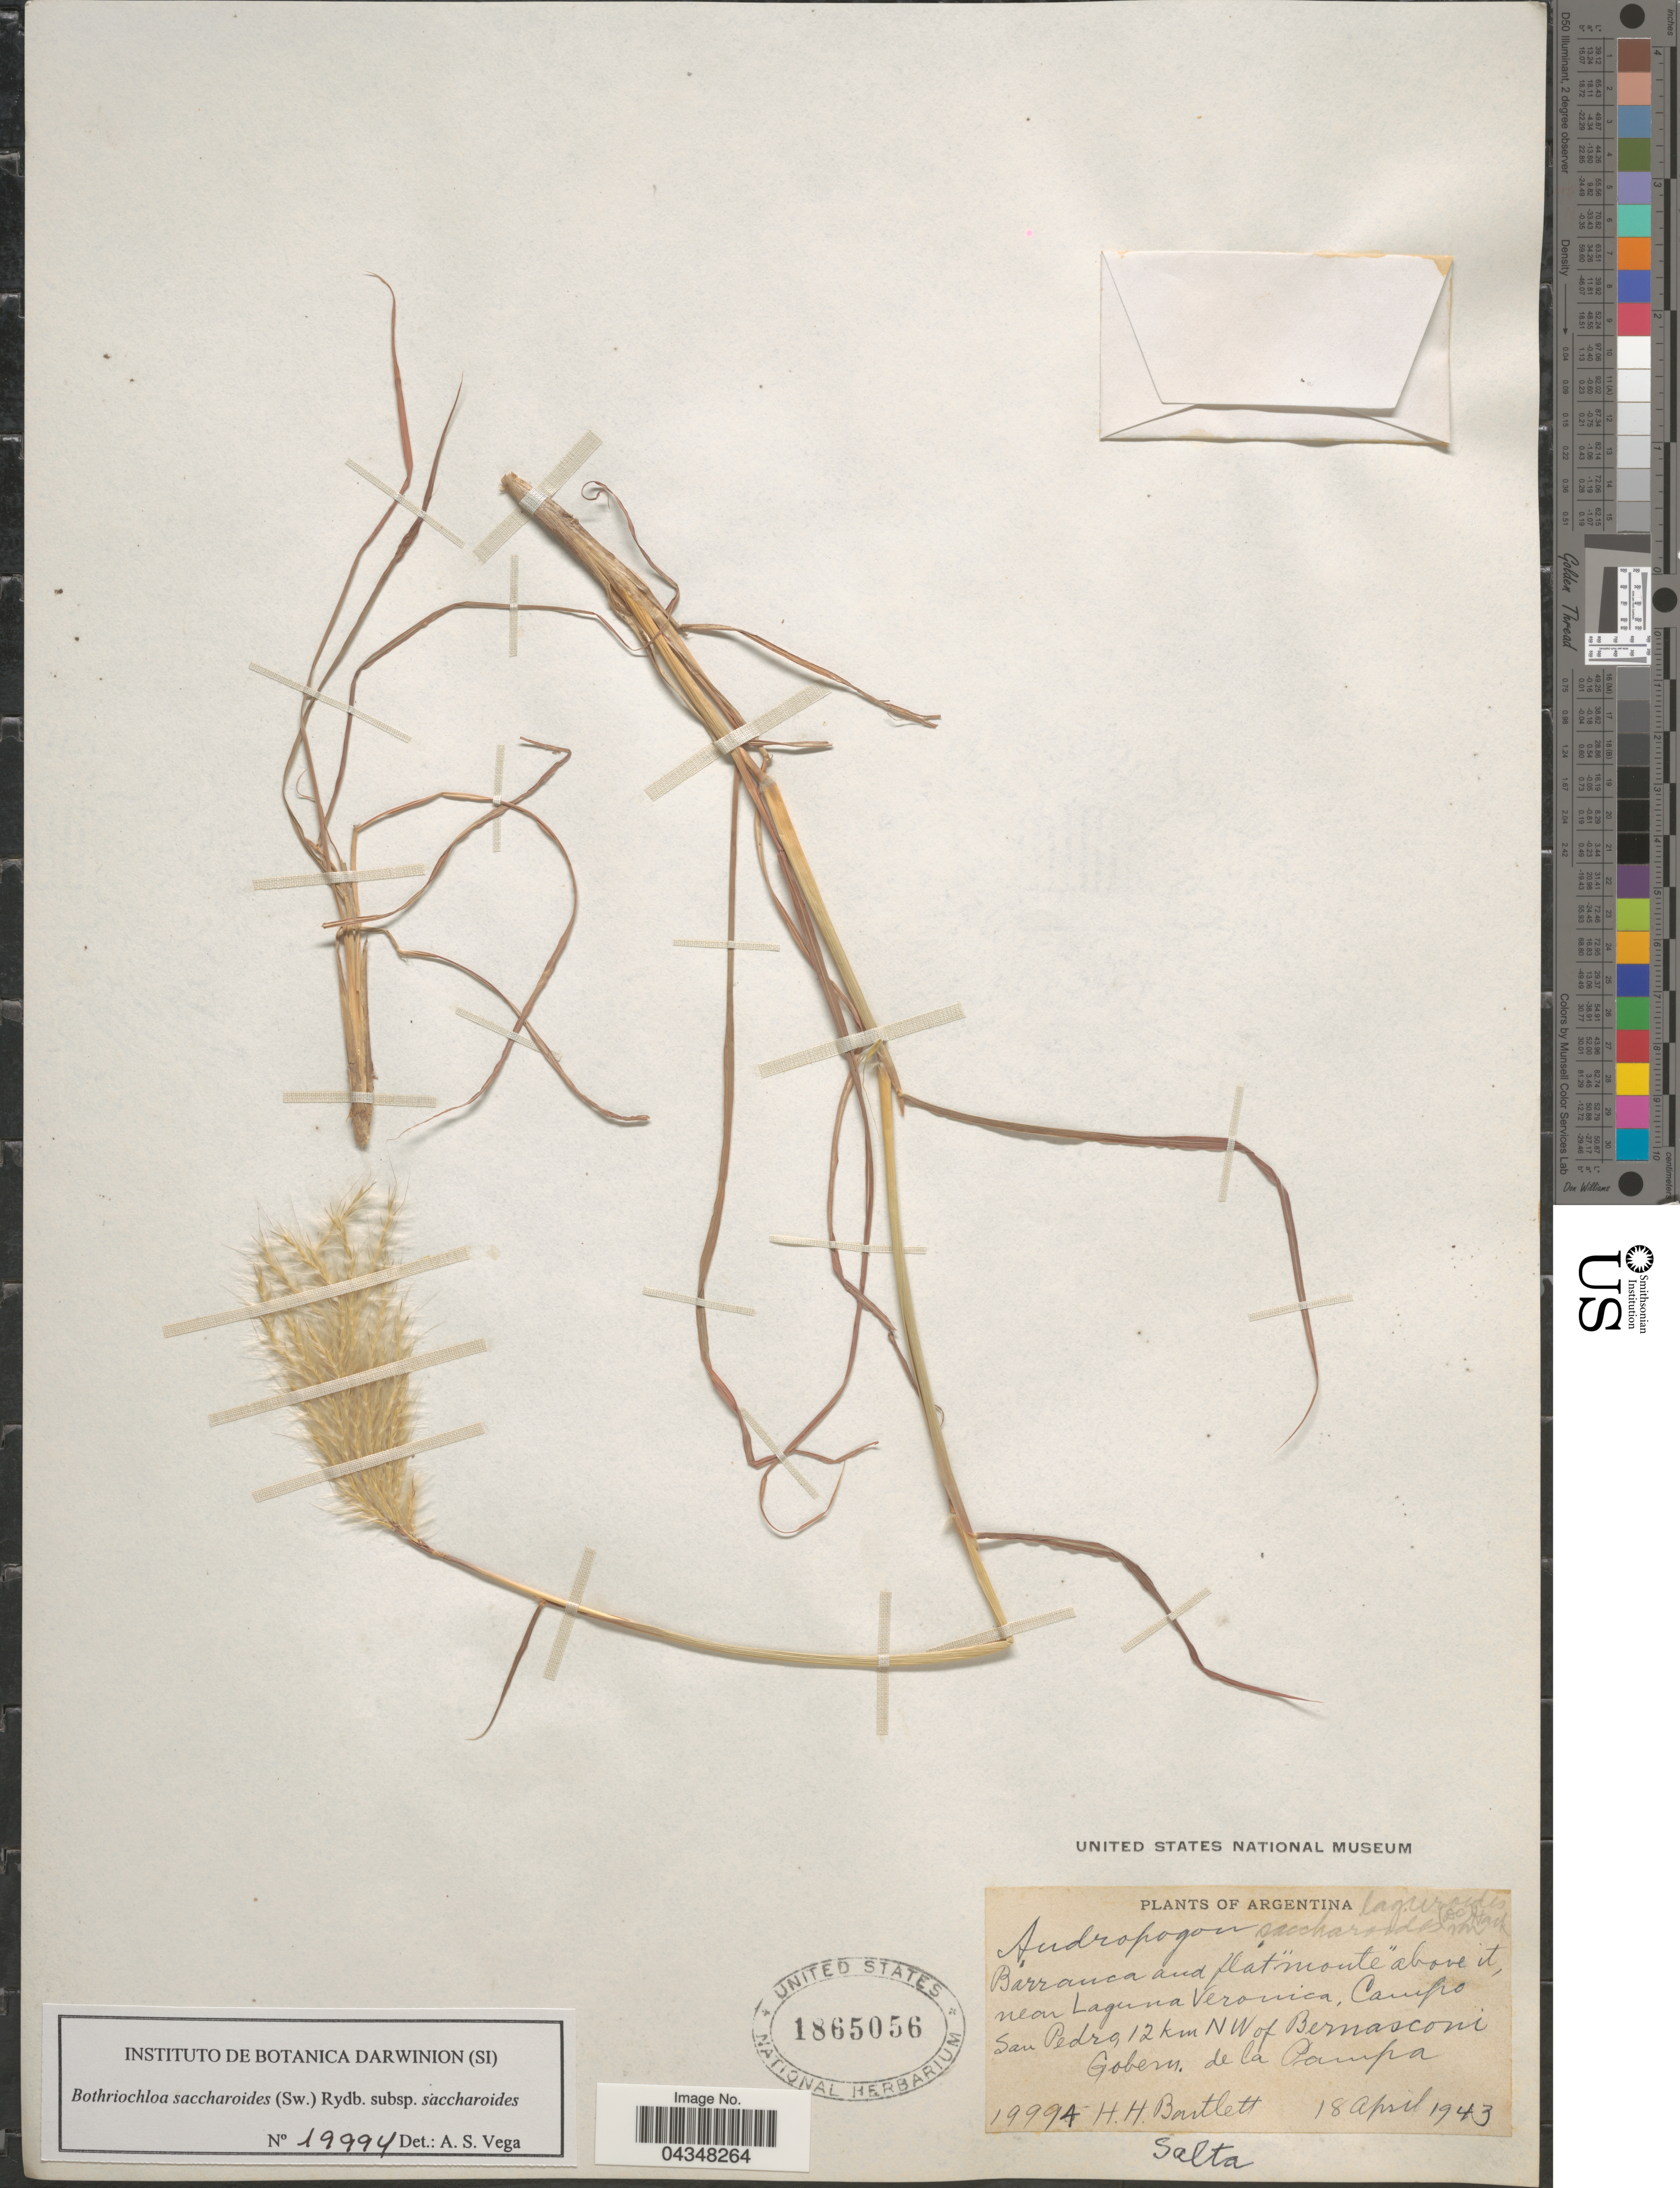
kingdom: Plantae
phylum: Tracheophyta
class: Liliopsida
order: Poales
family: Poaceae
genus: Bothriochloa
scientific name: Bothriochloa laguroides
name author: (DC.) Herter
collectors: H. H. Bartlett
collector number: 19994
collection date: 1943-04-18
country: Argentina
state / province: Salta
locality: Barranca and flat "monte" above it, near Laguna Veronica, Campo San Pedro, 12 km NW of Bernasconi Gobern. de la Pampa.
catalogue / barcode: US 1865056